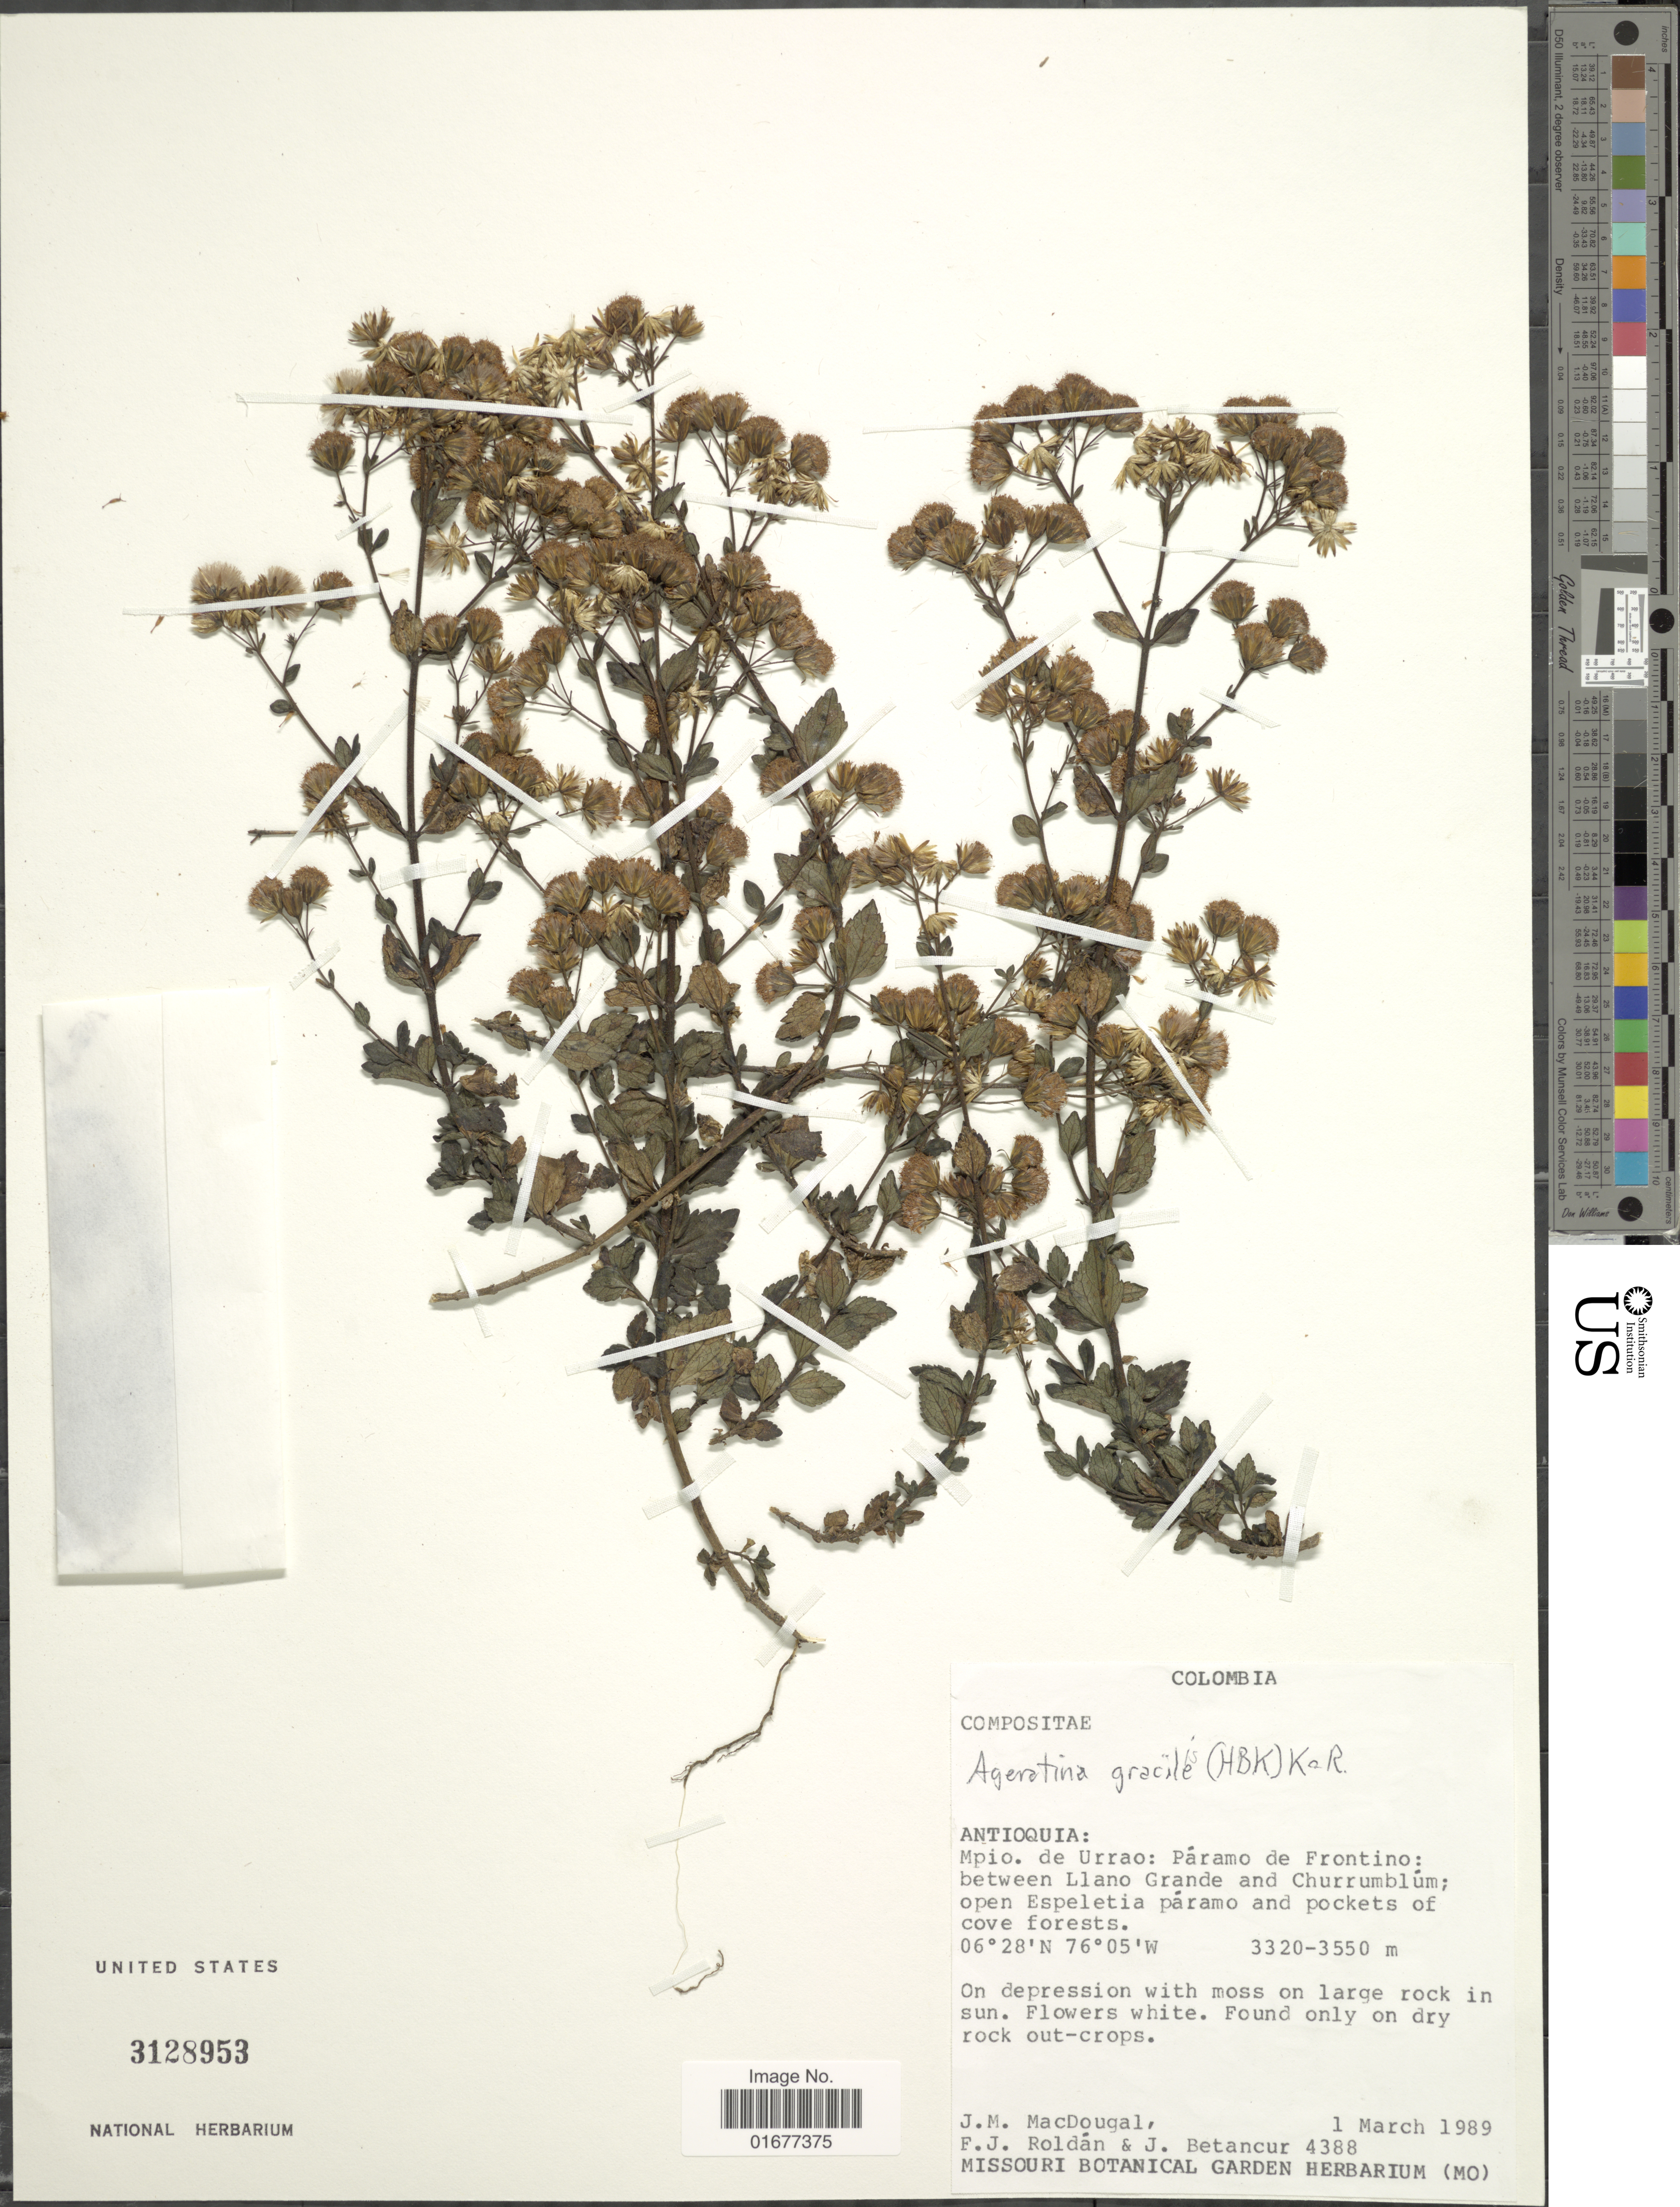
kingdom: Plantae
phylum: Tracheophyta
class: Magnoliopsida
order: Asterales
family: Asteraceae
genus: Ageratina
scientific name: Ageratina gracilis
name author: (Kunth) R.M. King & H. Rob.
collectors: J. M. MacDougal, F. J. Roldán & J. Betancur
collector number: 4388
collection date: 1989-03-01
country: Colombia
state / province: Antioquia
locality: Mpio. de Urrao; Paramo de Frontino: between Llano Grande and Churrumblum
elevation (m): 3320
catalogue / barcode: US 3128953